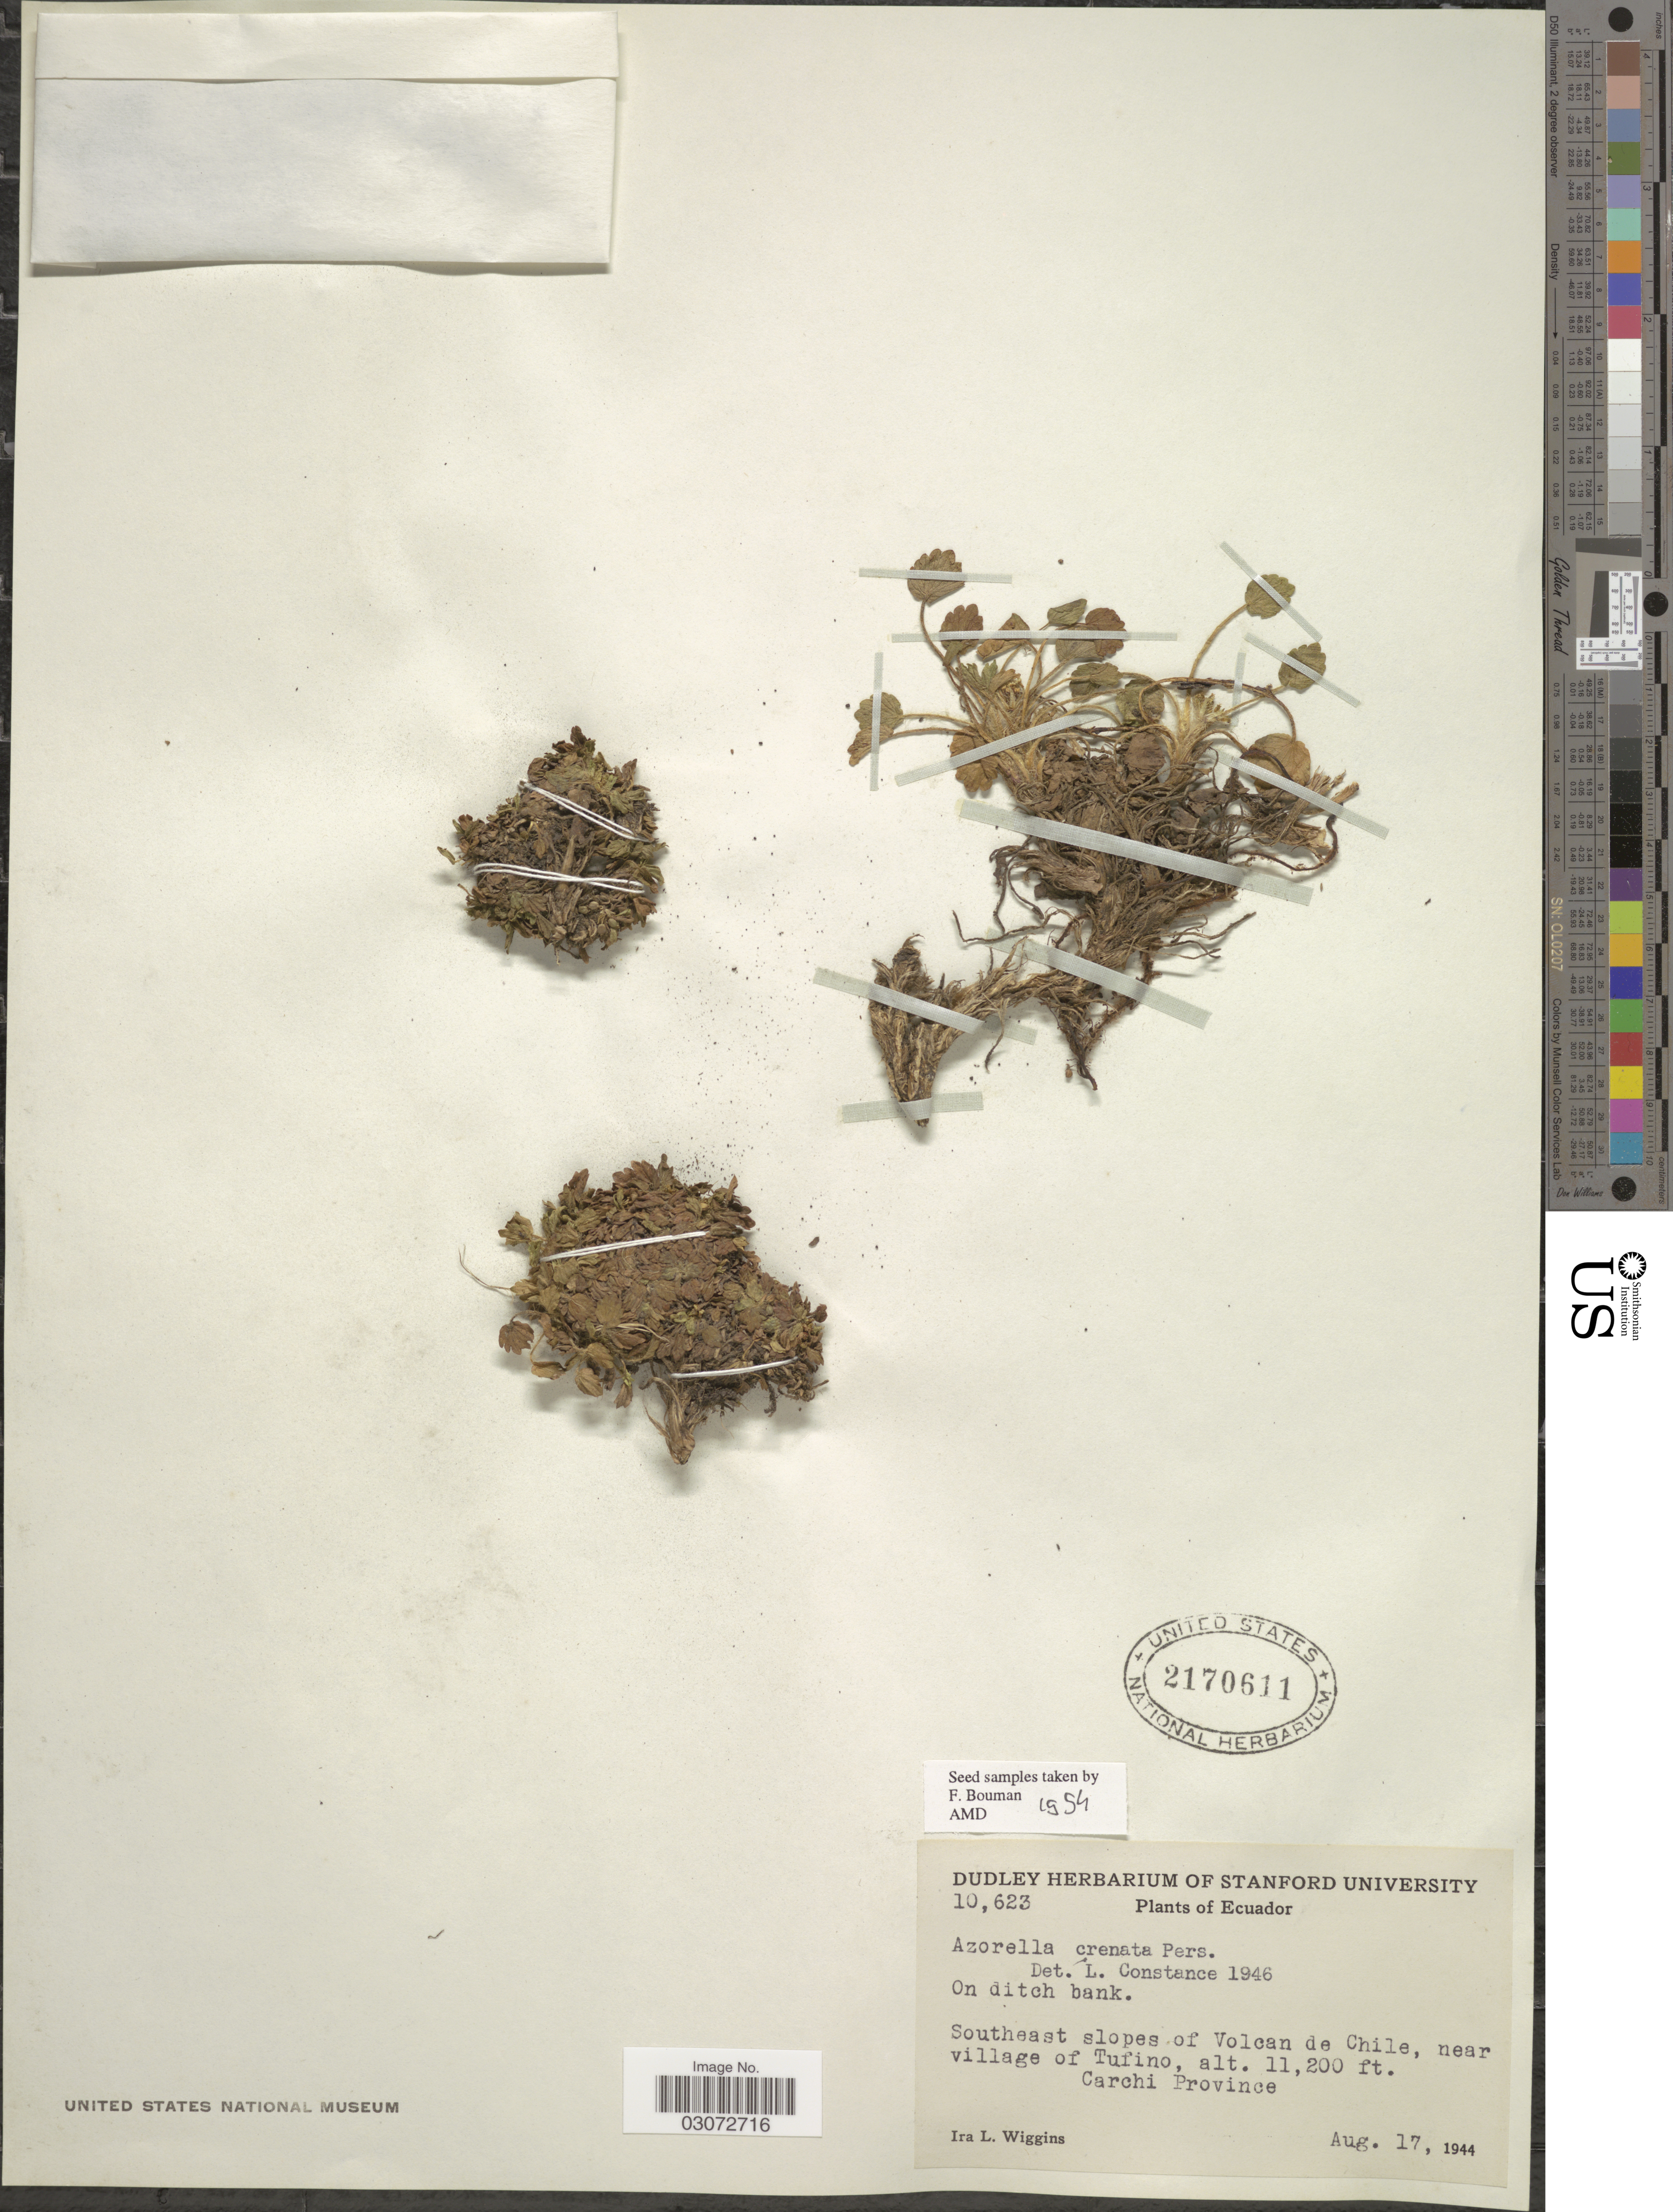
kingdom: Plantae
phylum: Tracheophyta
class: Magnoliopsida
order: Apiales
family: Apiaceae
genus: Azorella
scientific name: Azorella crenata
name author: (Ruiz & Pav.) Pers.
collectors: I. L. Wiggins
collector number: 10623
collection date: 1944-08-17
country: Ecuador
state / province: Carchi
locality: Southeast slopes of Volcan de Chile, near village of Tufino.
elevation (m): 3414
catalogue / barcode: US 2170611